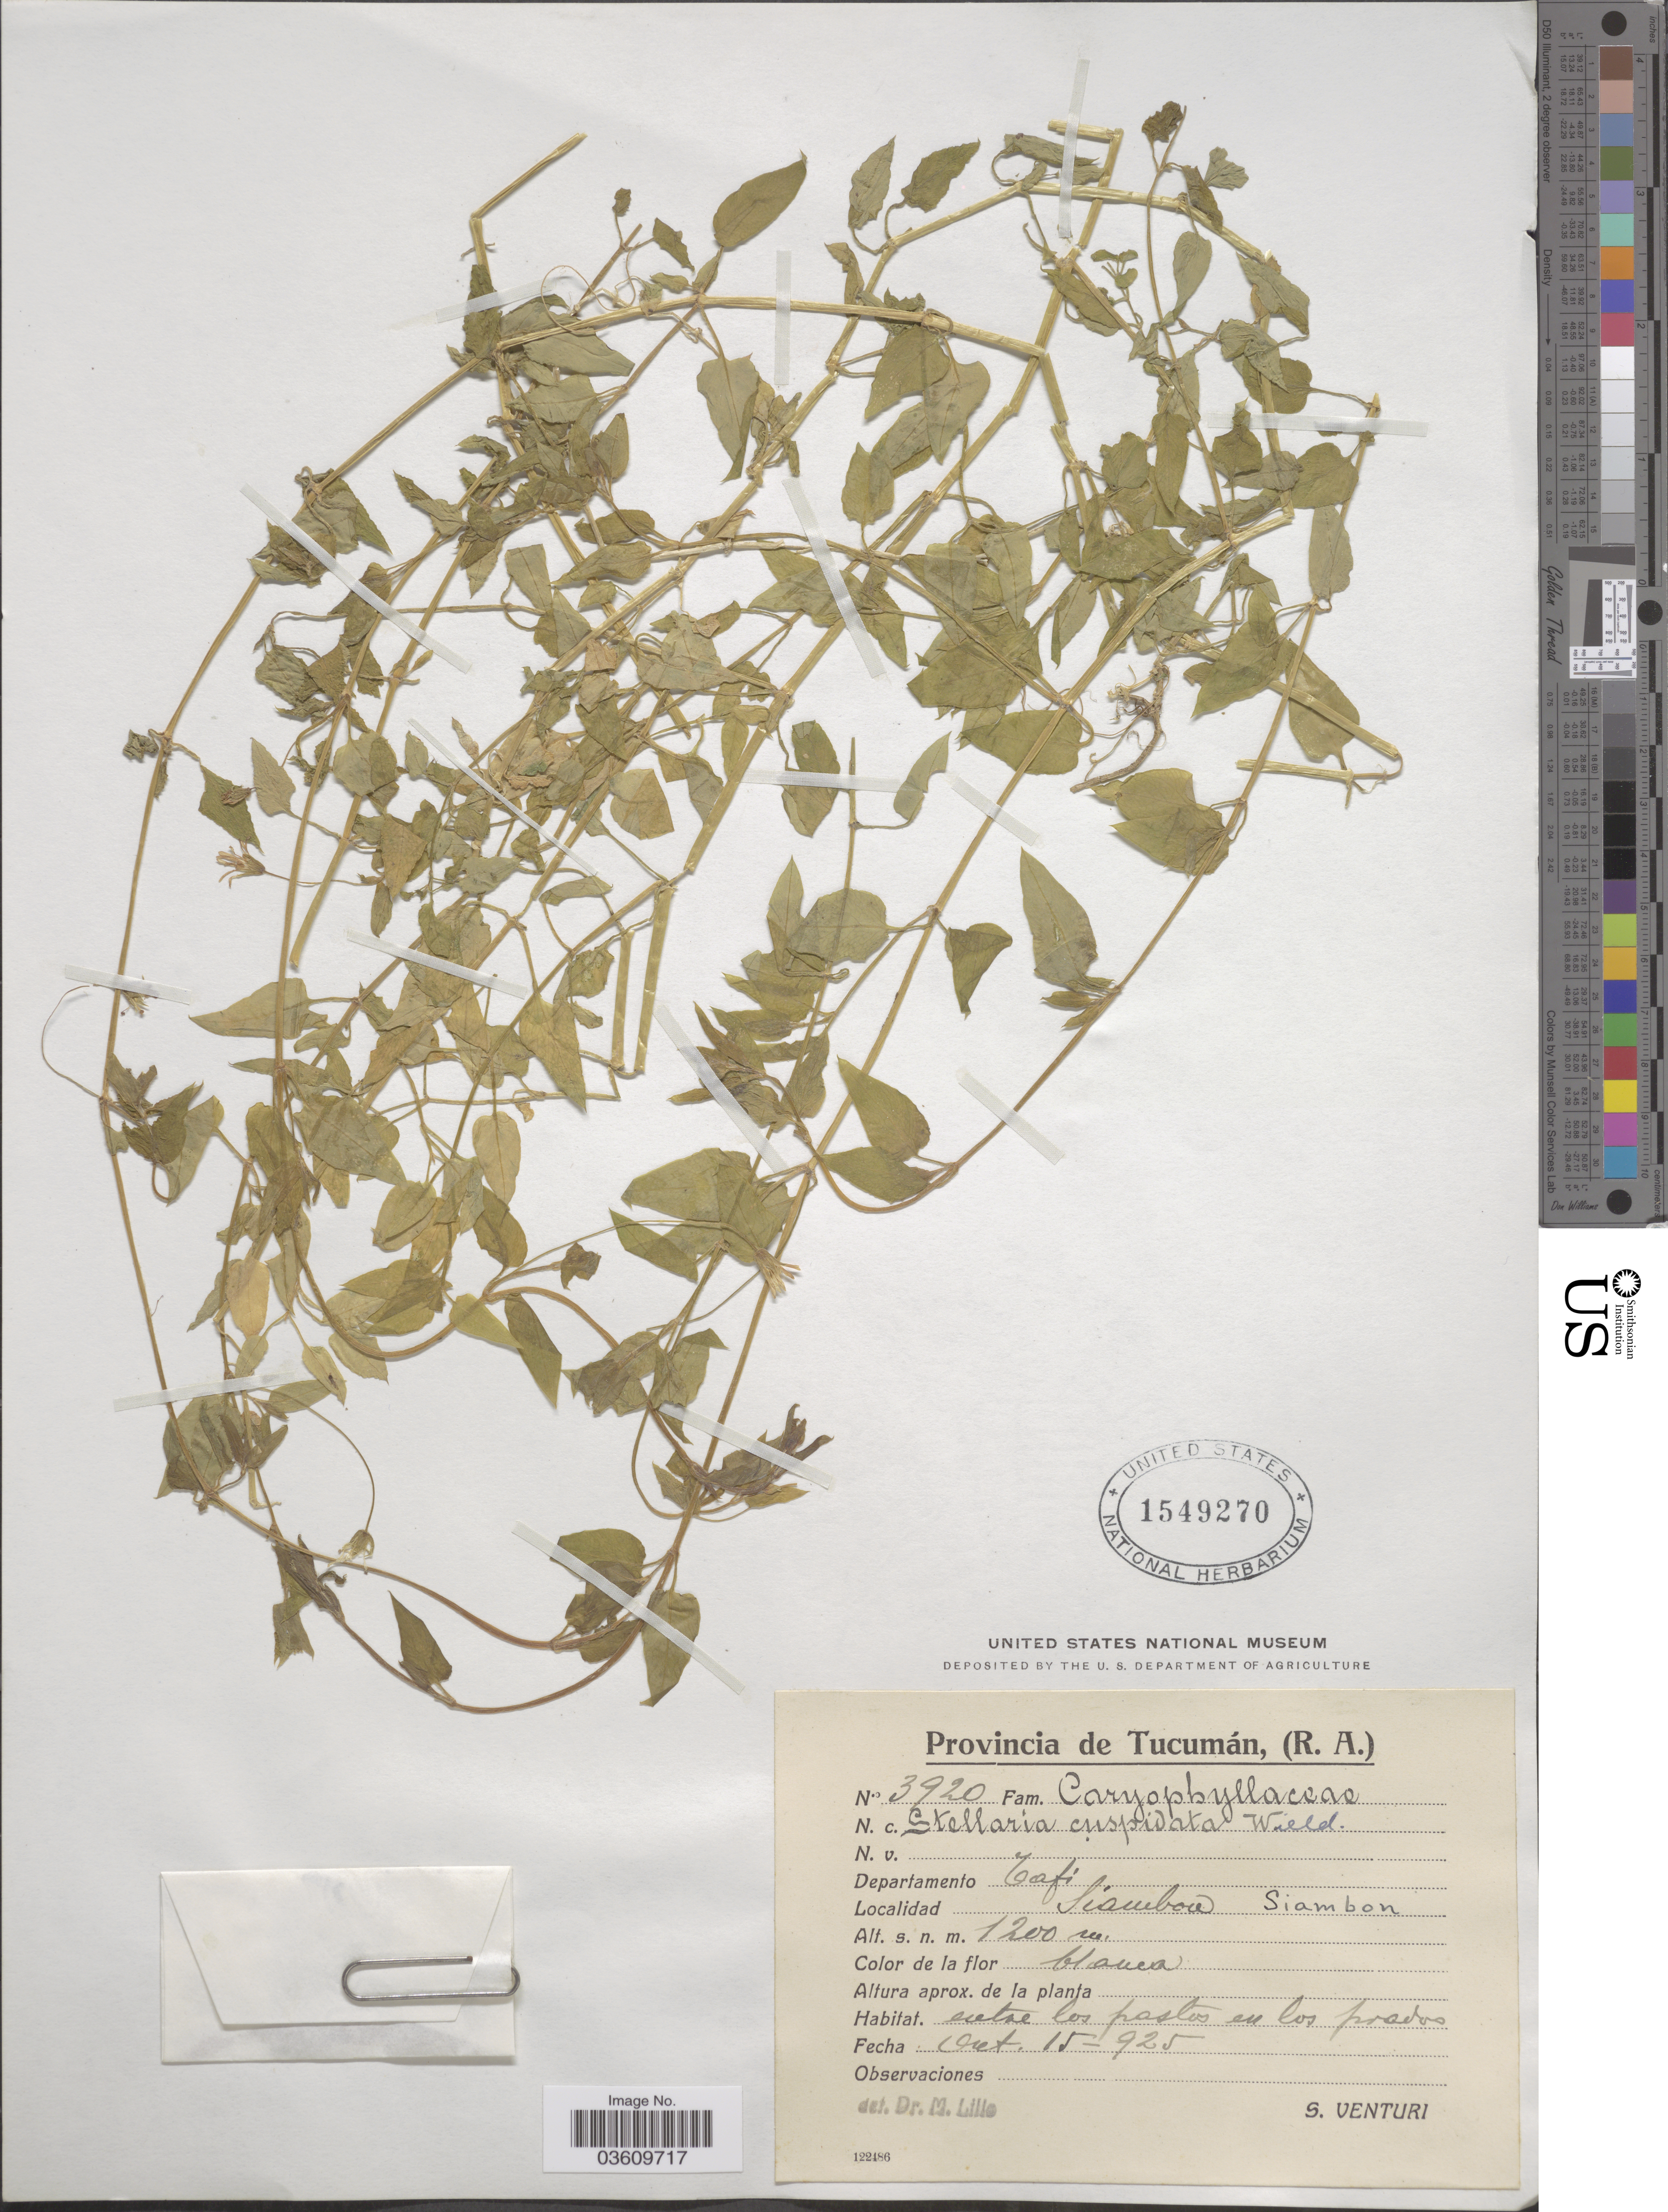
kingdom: Plantae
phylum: Tracheophyta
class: Magnoliopsida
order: Caryophyllales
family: Caryophyllaceae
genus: Stellaria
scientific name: Stellaria cuspidata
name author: Willd. ex Schltdl.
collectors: S. Venturi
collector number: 3920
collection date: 1925-10-15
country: Argentina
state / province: Tucuman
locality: Departamento Tafi. Siambon.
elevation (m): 1200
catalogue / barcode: US 1549270